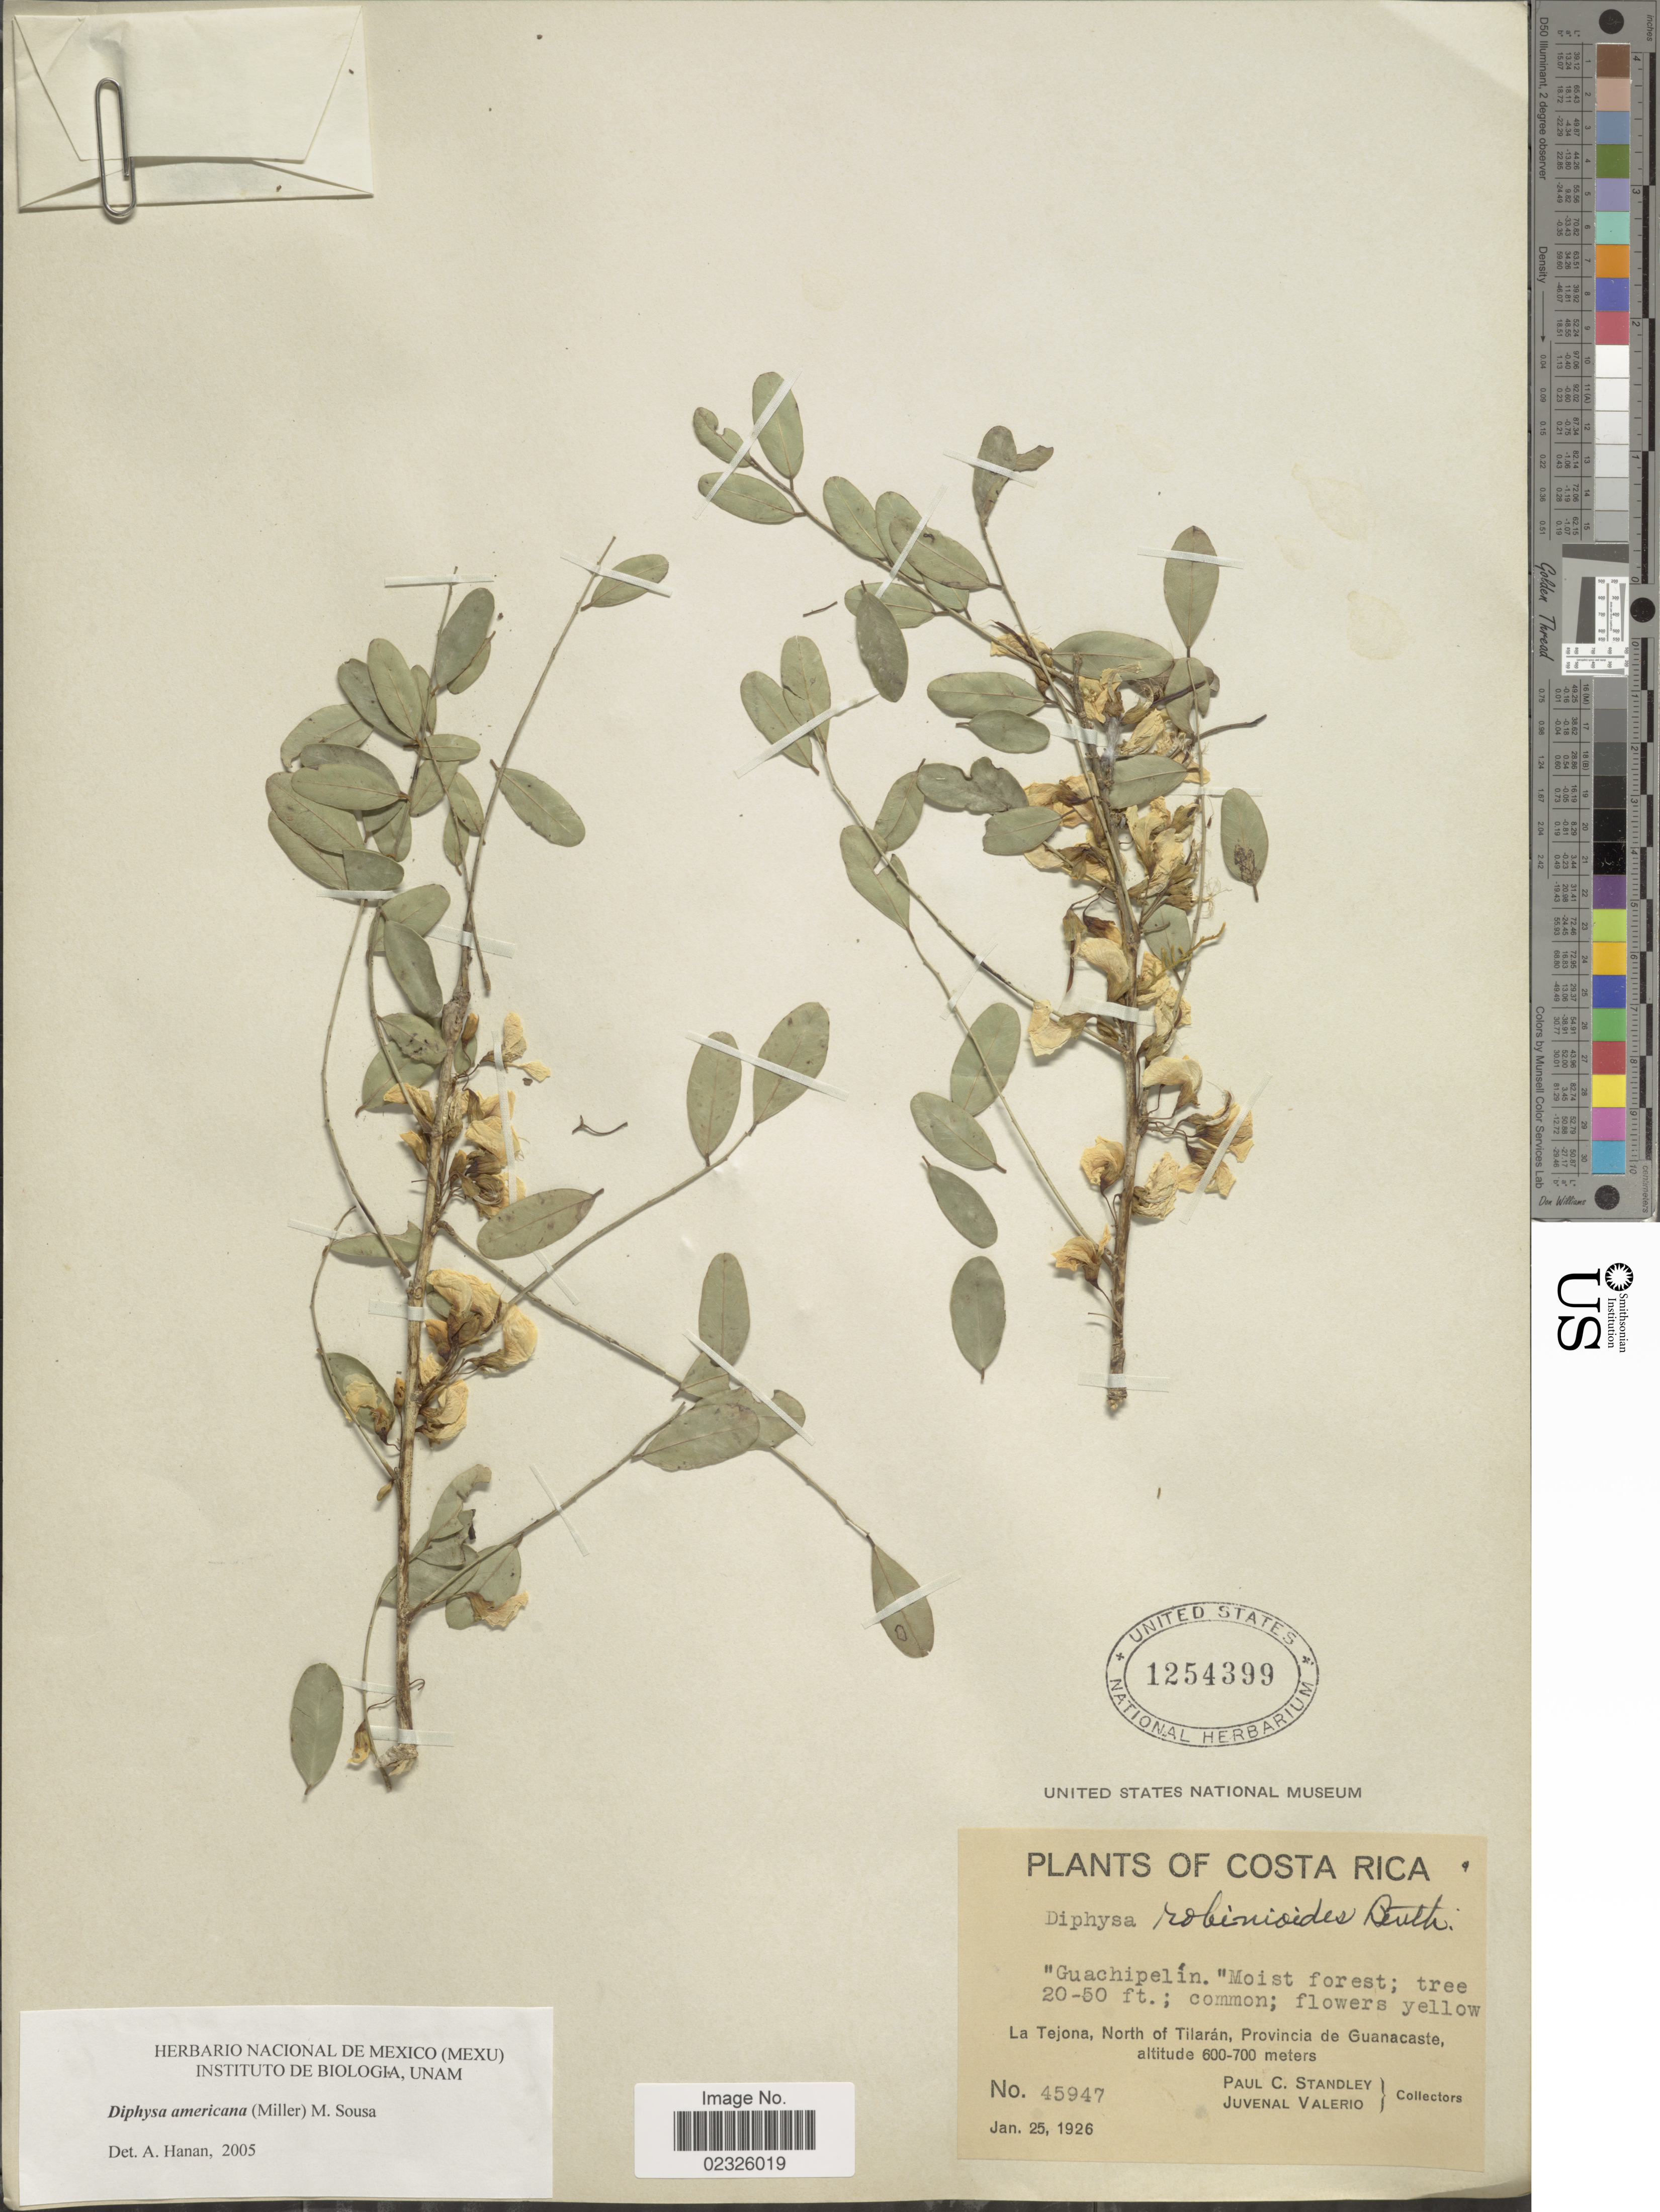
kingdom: Plantae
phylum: Tracheophyta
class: Magnoliopsida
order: Fabales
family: Fabaceae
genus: Diphysa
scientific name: Diphysa americana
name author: (Mill.) M. Sousa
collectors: P. C. Standley & J. Valerio R.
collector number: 45947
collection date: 1926-01-25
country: Costa Rica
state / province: Guanacaste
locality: La Tejona, north of Tilarán, moist forest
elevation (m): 600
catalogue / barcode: US 1254399